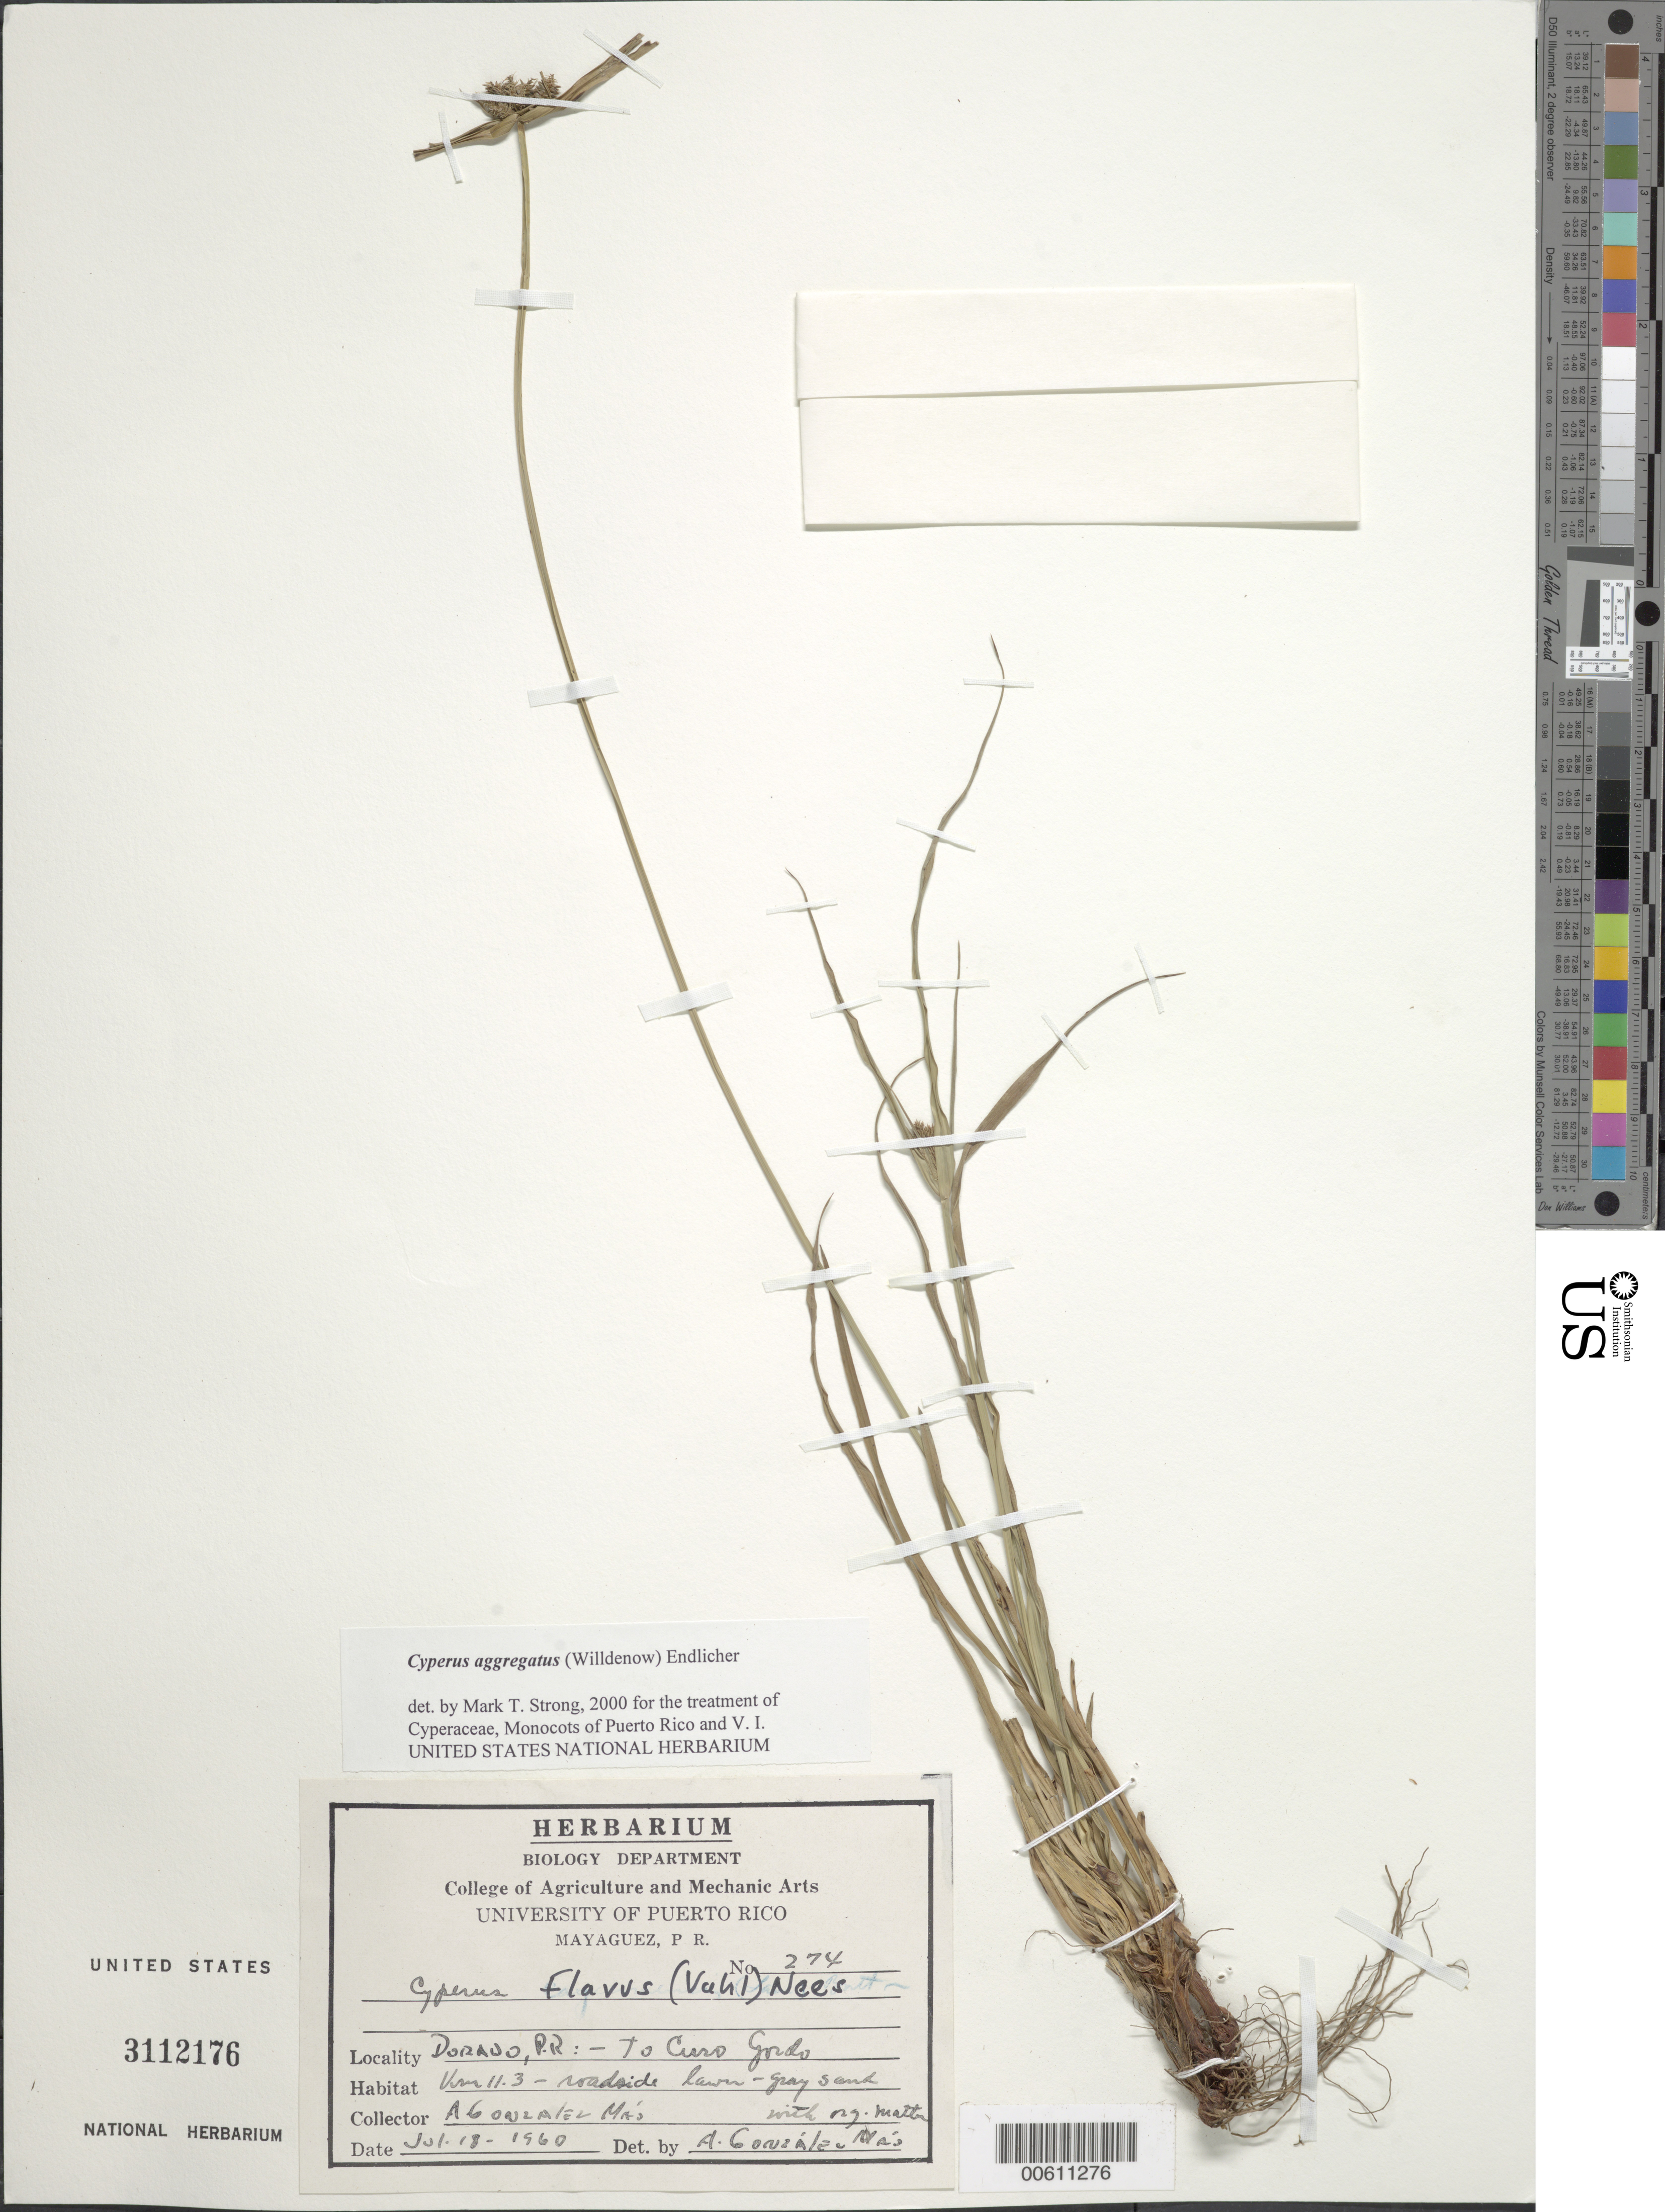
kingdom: Plantae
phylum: Tracheophyta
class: Liliopsida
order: Poales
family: Cyperaceae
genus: Cyperus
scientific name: Cyperus aggregatus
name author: (Willd.) Endl.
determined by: Strong, M. T., (US), Smithsonian Institution - National Museum of Natural History (UNITED STATES)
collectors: A. González Más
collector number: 274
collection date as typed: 18 Jul 1960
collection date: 1960-07-18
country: Puerto Rico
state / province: Dorado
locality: Dorado: To Cerro Gordo, Rd. 693, km 11.3.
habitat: Roadside lawn.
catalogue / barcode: US 3112176